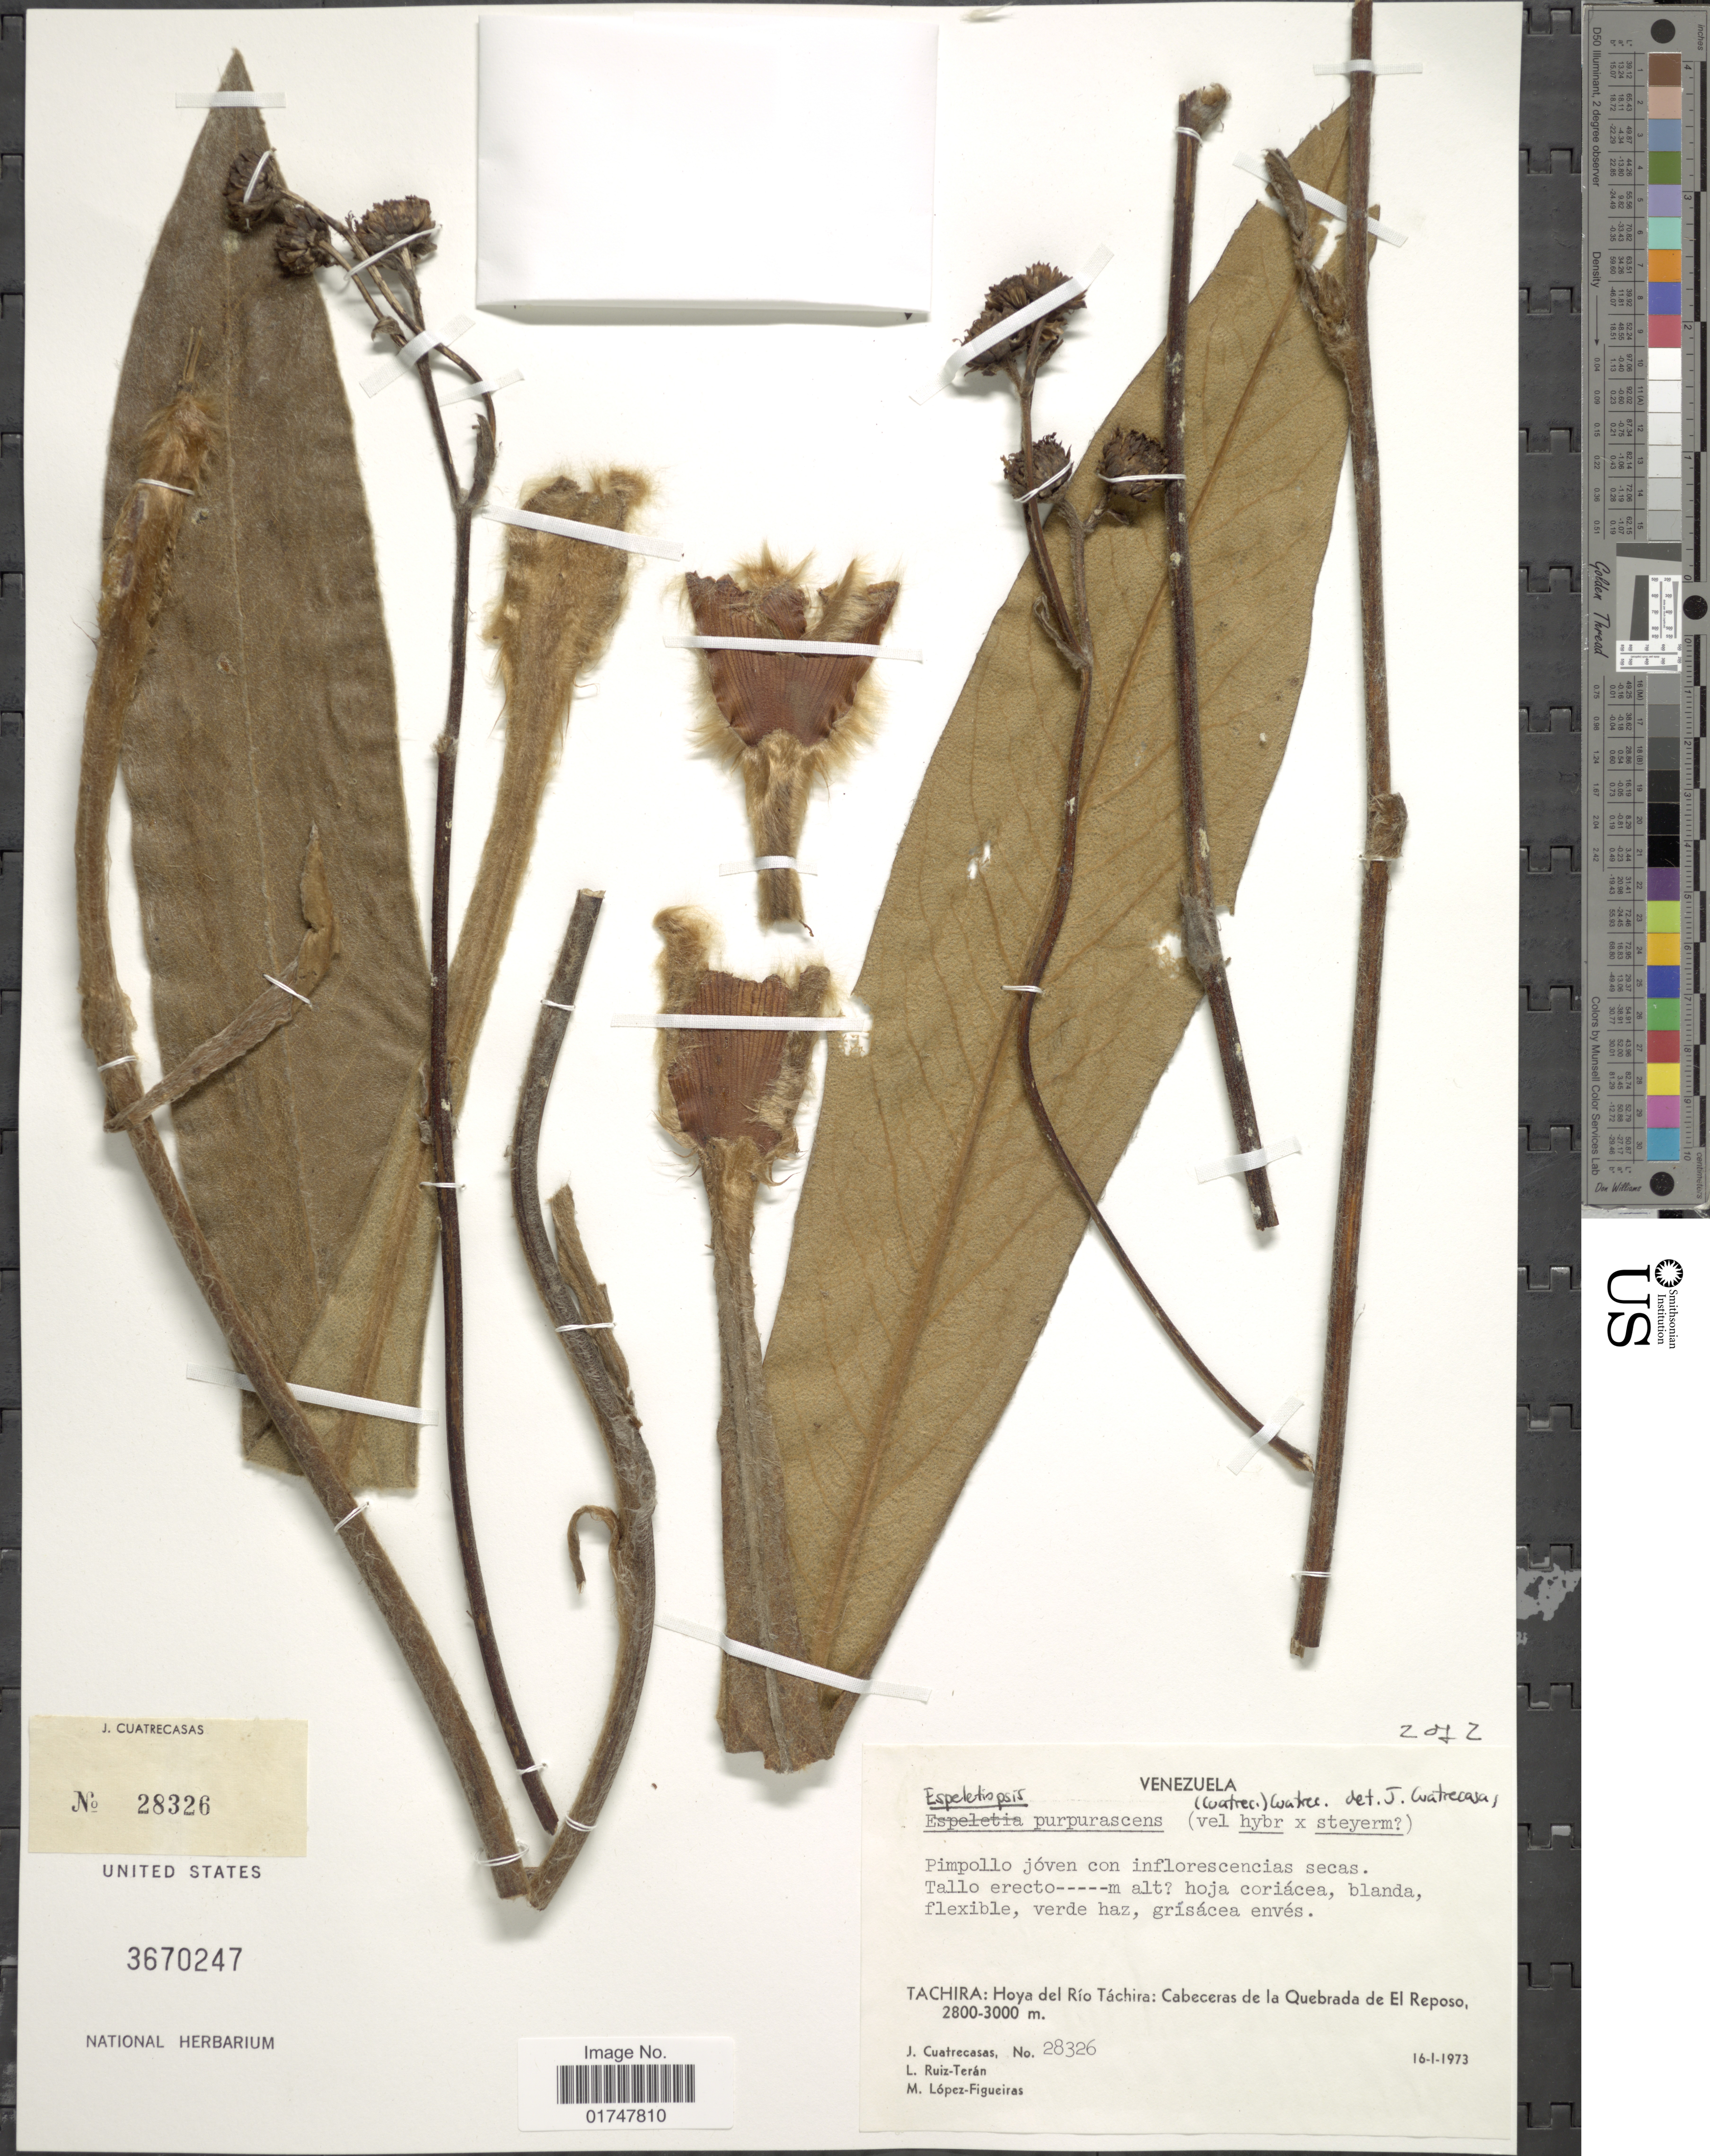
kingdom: Plantae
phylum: Tracheophyta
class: Magnoliopsida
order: Asterales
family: Asteraceae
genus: Espeletiopsis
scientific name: Espeletiopsis purpurascens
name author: (Cuatrec.) Cuatrec.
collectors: J. Cuatrecasas, L. E. Ruíz-Terán & M. López Figueiras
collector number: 28326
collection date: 1973-01-16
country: Venezuela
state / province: Tachira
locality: Hoya del Río Táchira: Cabeceras de la Quebrada de El Reposo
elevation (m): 2800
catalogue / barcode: US 3670247